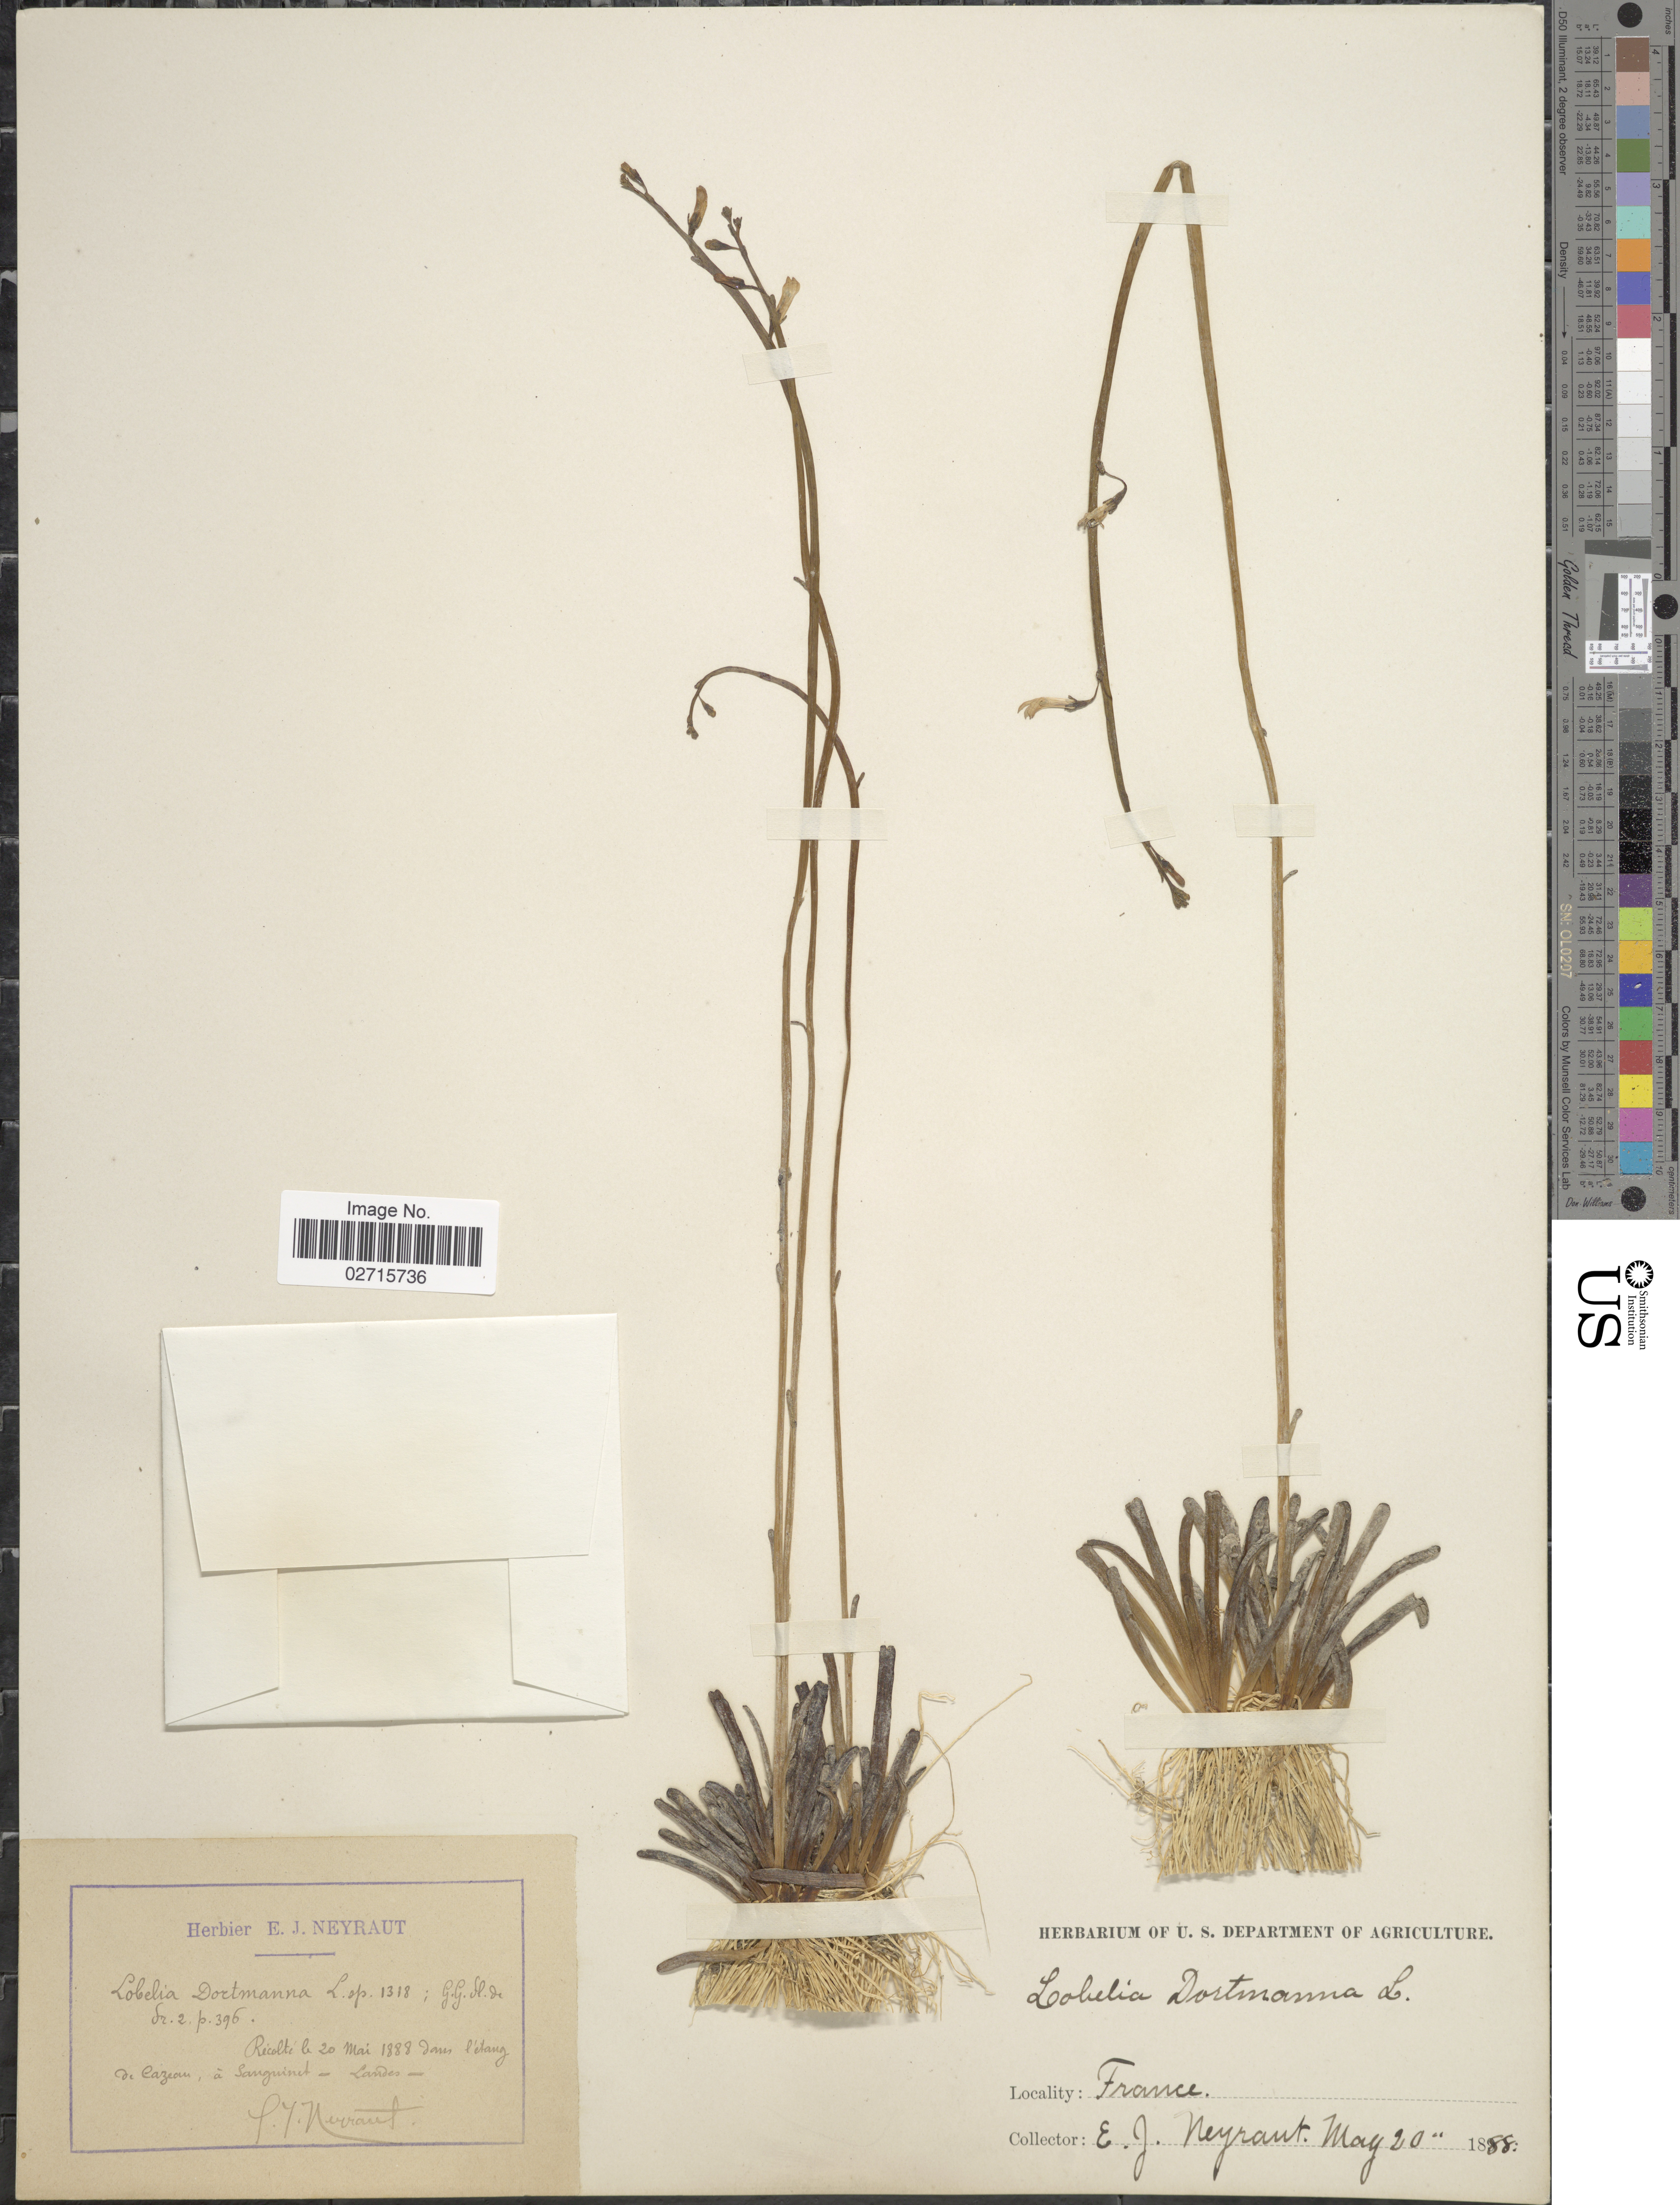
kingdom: Plantae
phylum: Tracheophyta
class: Magnoliopsida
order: Asterales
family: Campanulaceae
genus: Lobelia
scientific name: Lobelia dortmanna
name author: L.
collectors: E. Neyraut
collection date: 1888-05-20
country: France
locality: L'etang de Cazean, a Sanguinet _ Landes